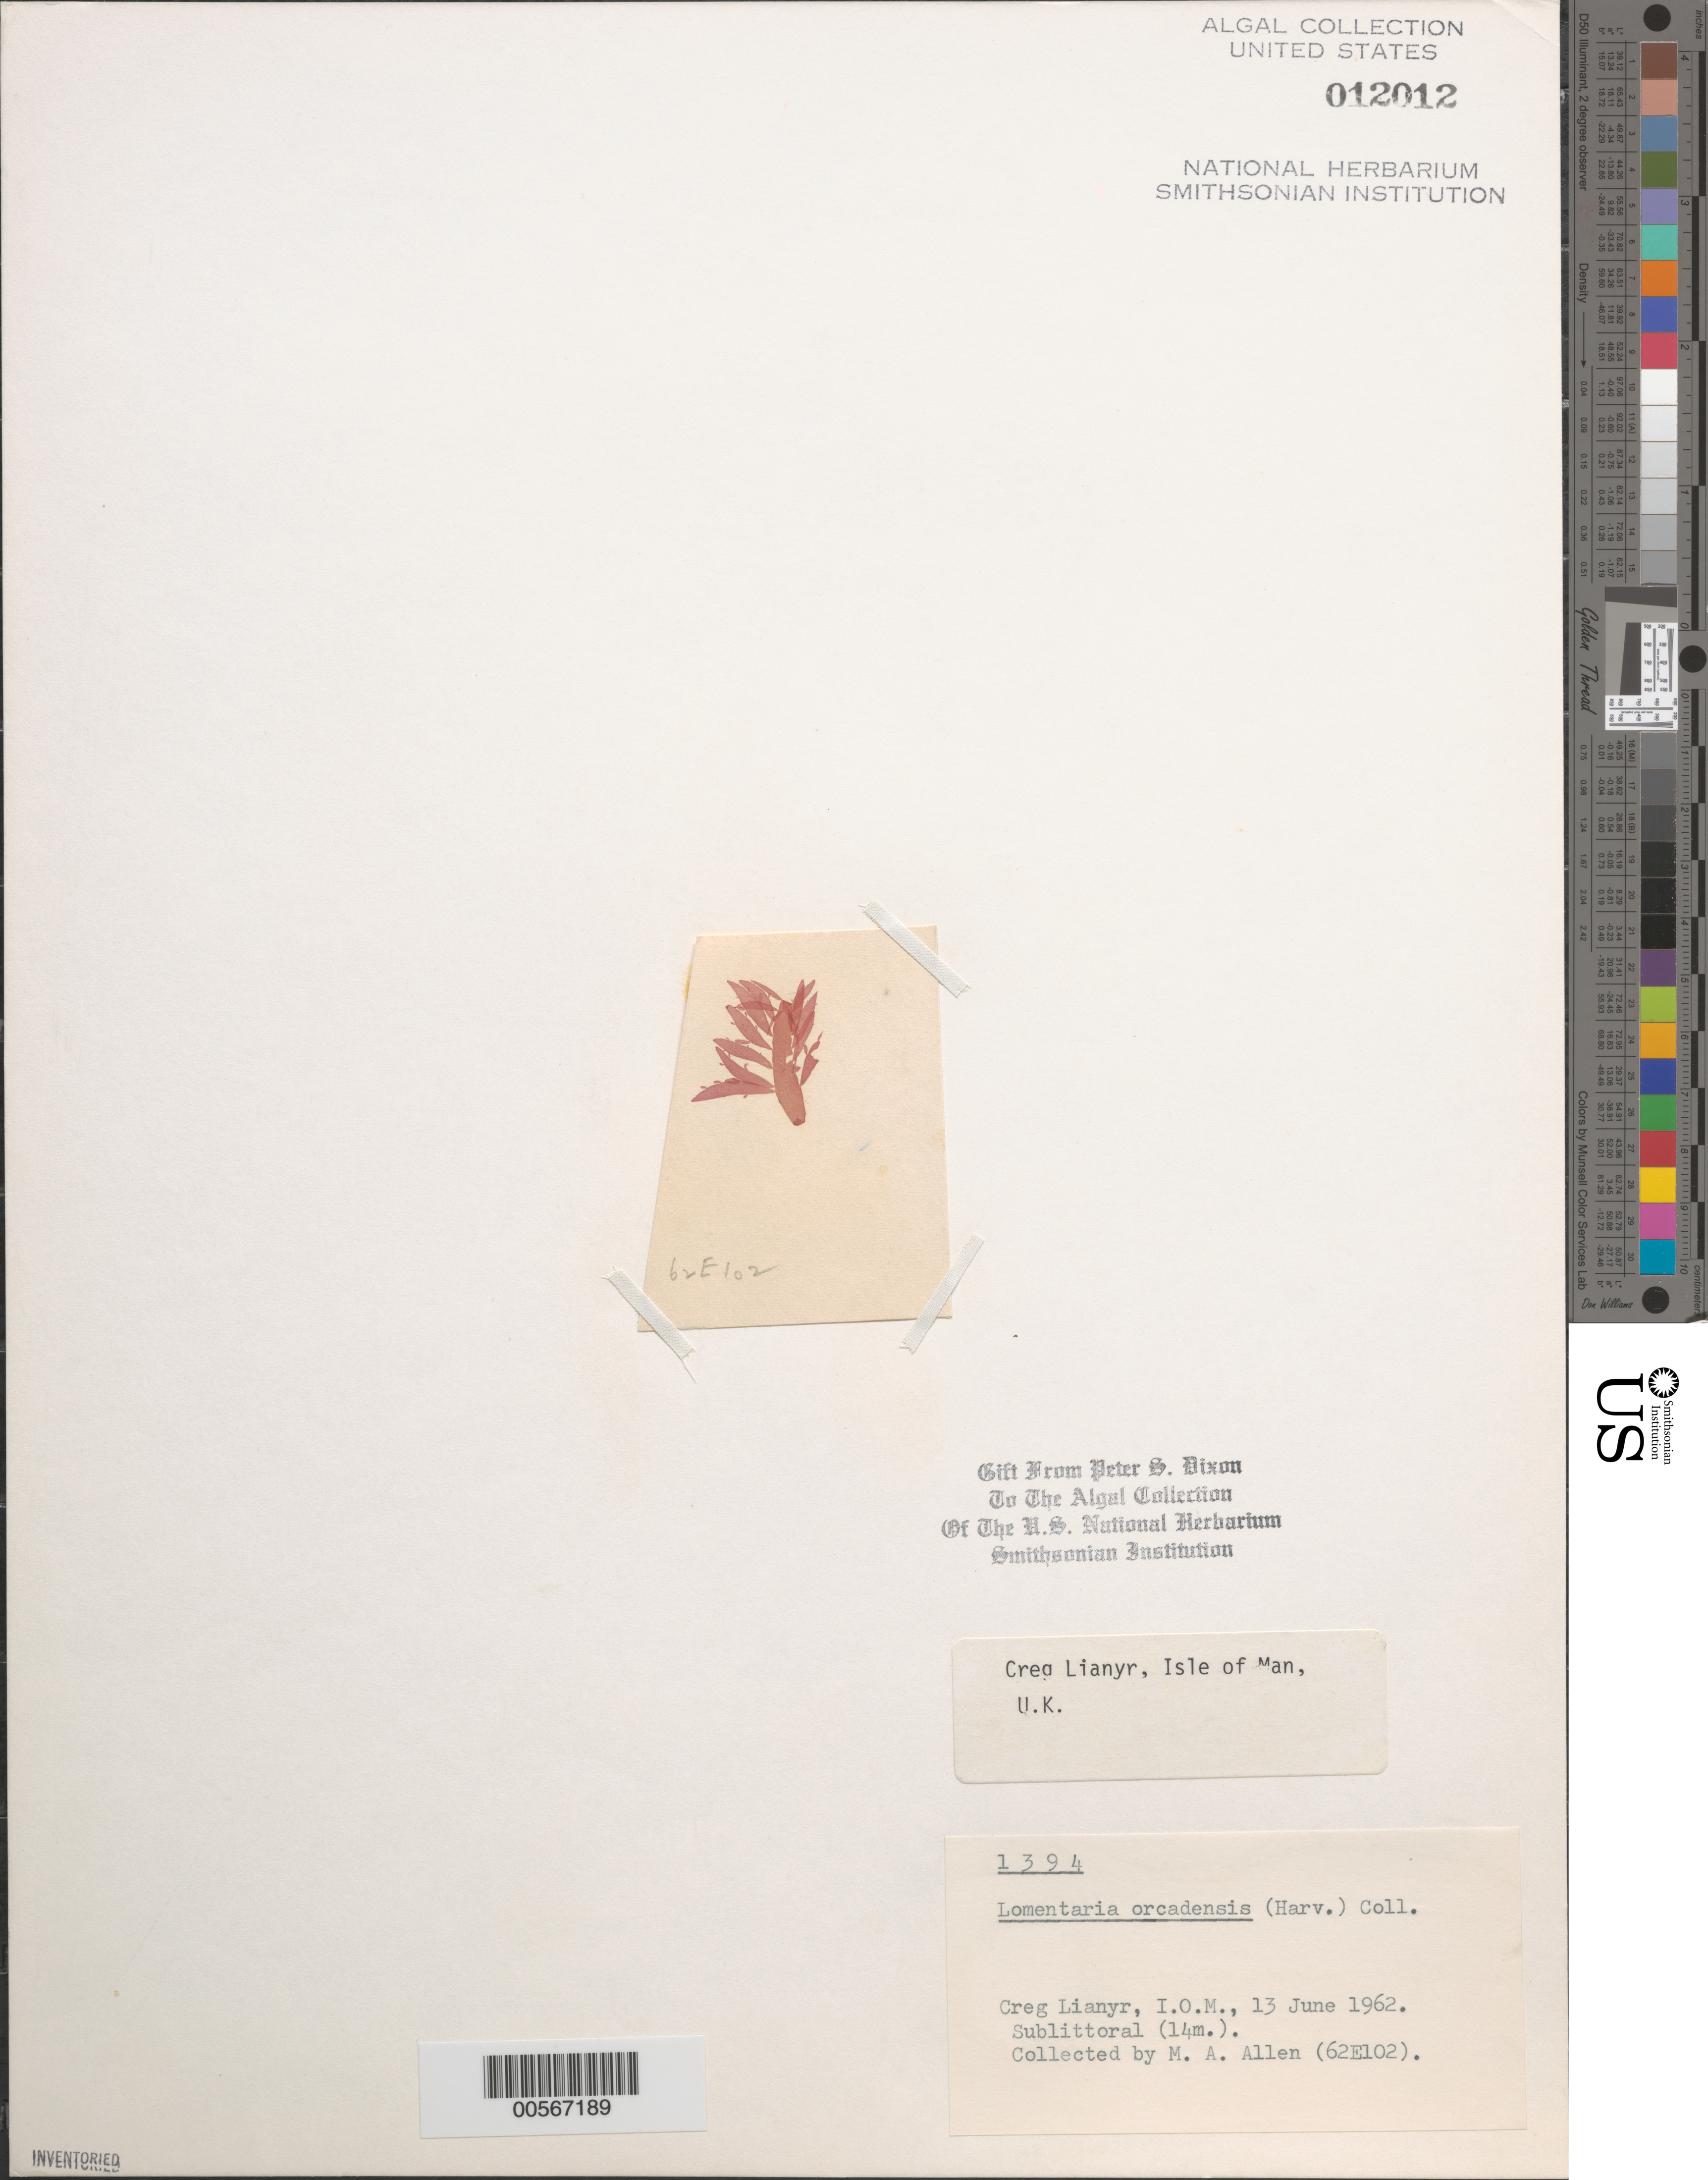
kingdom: Plantae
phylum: Rhodophyta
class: Florideophyceae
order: Rhodymeniales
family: Lomentariaceae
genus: Lomentaria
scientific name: Lomentaria orcadensis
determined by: Dixon, P. S.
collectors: M. A. Allen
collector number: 62E102 & PSD 1394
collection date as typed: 13 Jun 1962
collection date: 1962-06-13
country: United Kingdom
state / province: England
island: Isle of Man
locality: Creg Lianyr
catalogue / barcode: US 12012